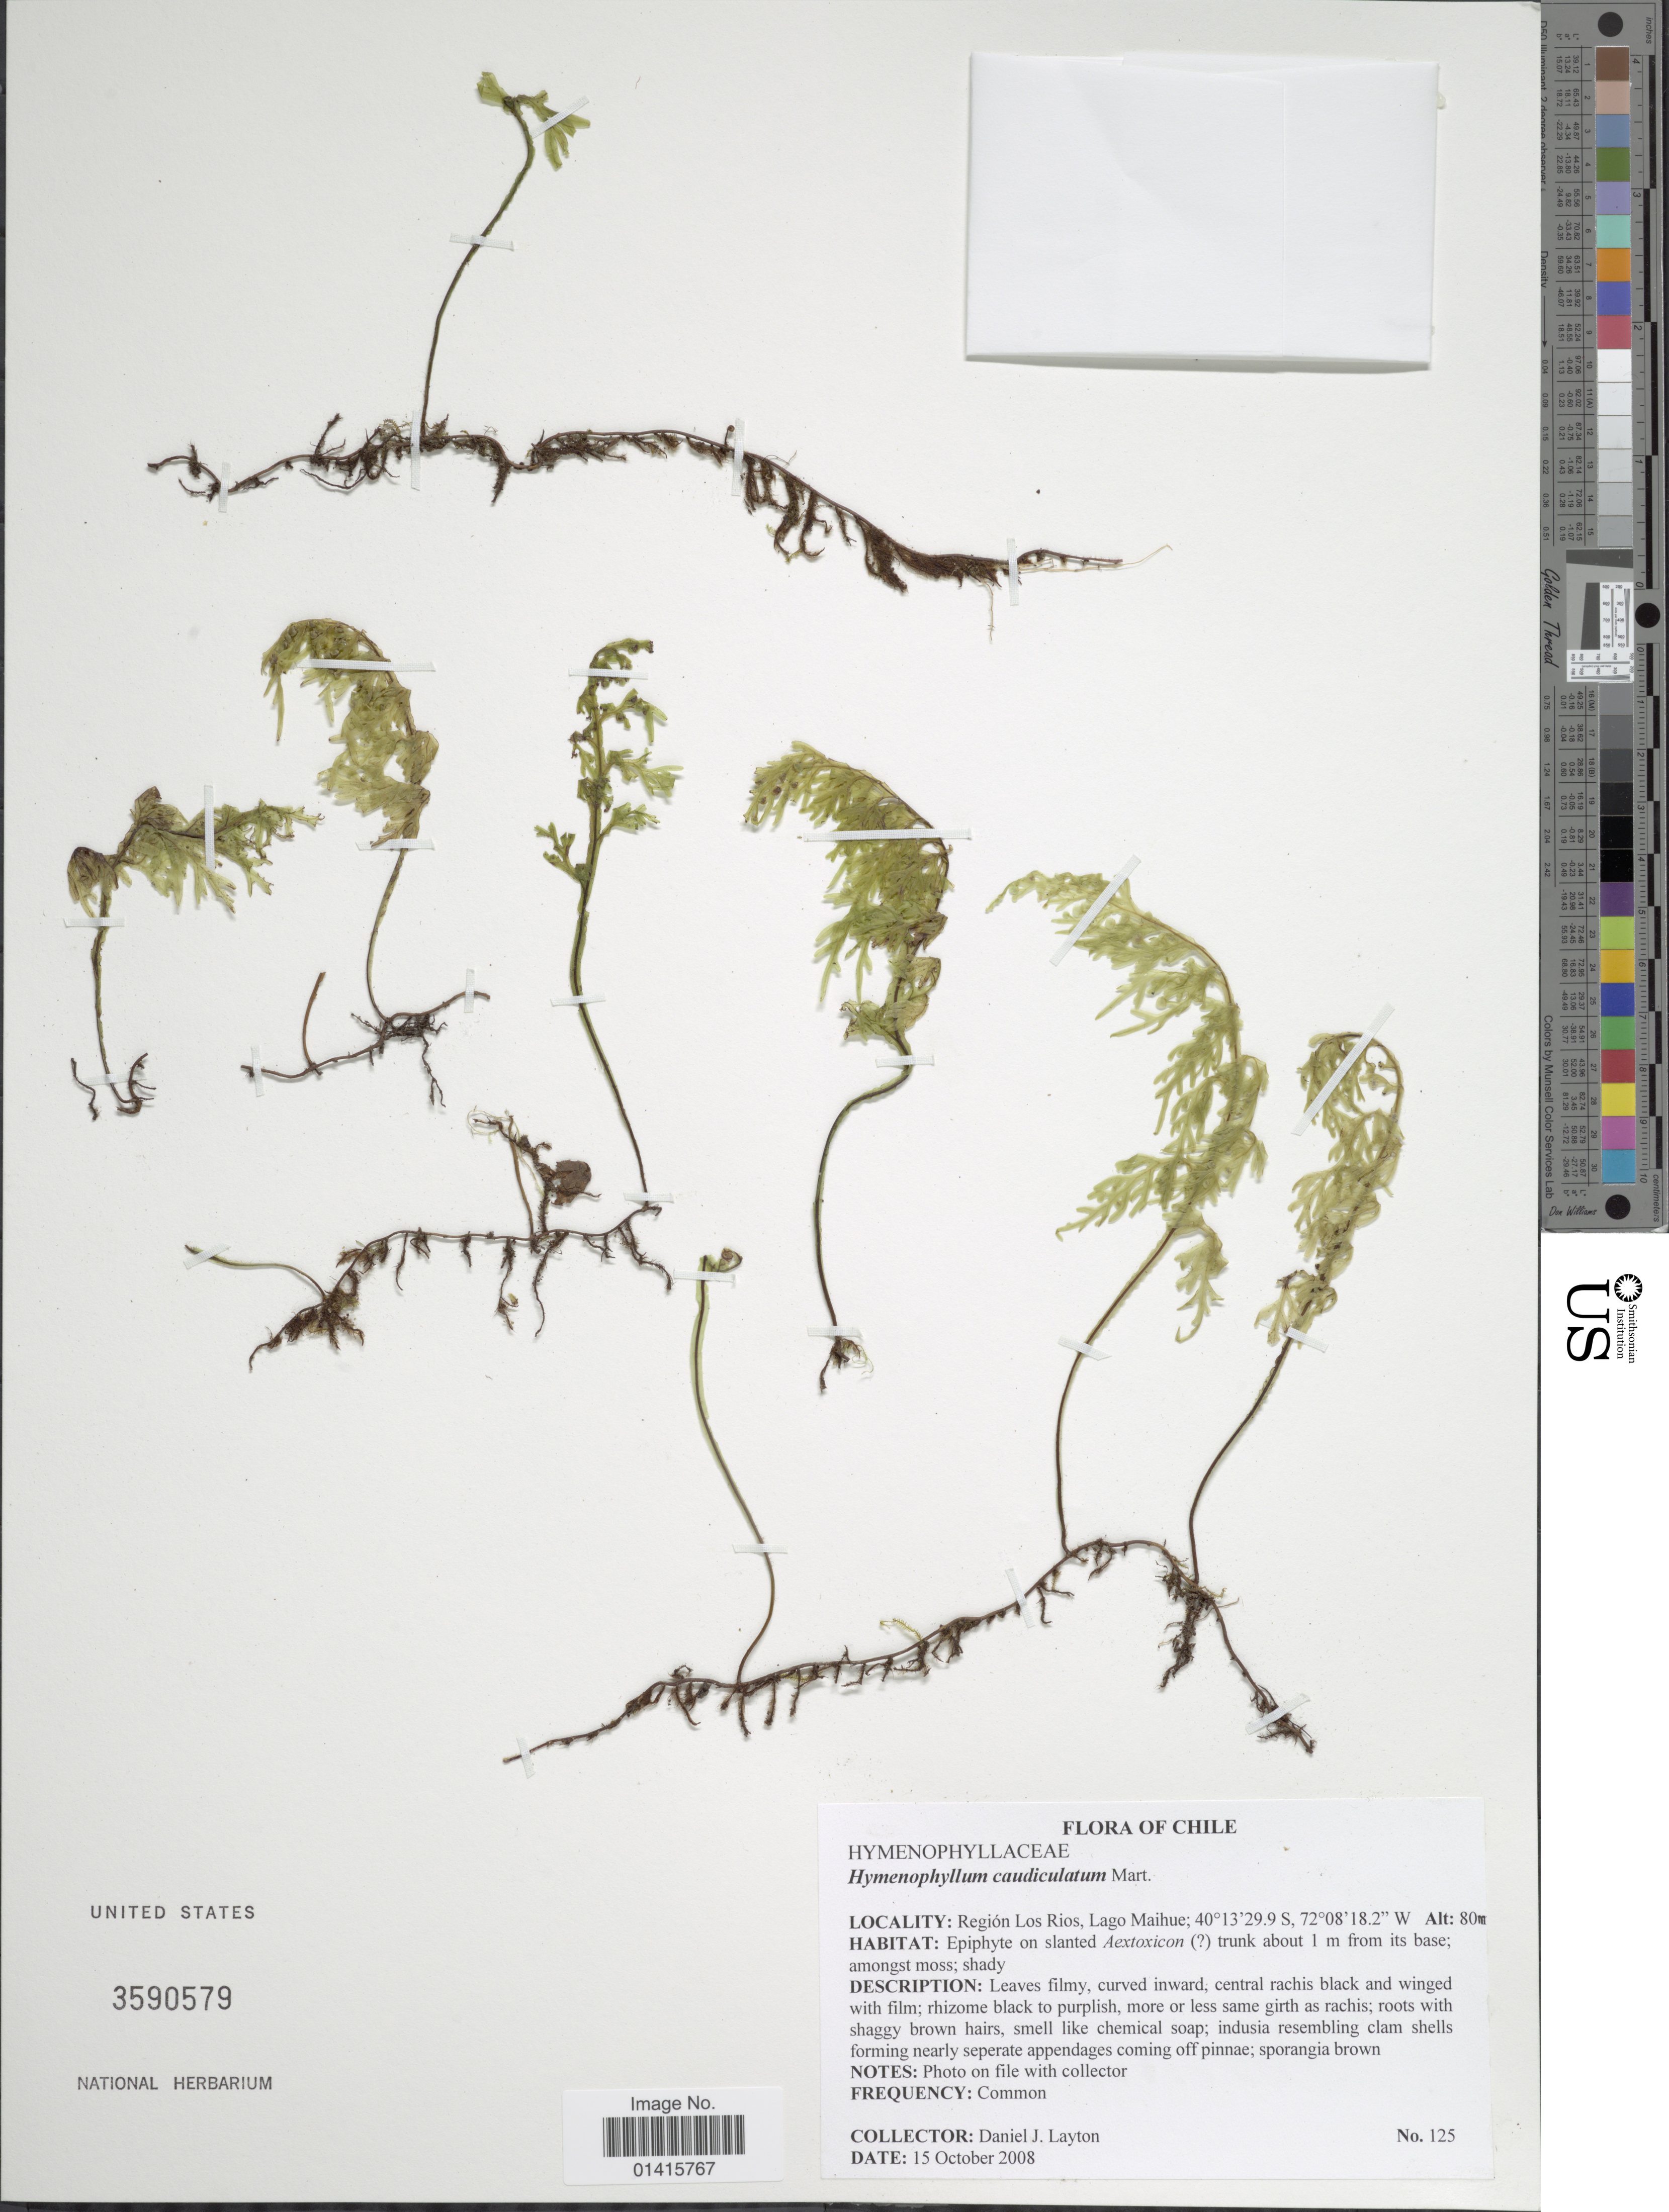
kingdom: Plantae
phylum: Tracheophyta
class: Polypodiopsida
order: Hymenophyllales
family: Hymenophyllaceae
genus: Hymenophyllum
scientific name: Hymenophyllum caudiculatum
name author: Mart.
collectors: D. J. Layton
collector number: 125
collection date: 2008-10-15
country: Chile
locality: Region Los Rios, LAgo Maihue,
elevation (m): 80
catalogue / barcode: US 3590579